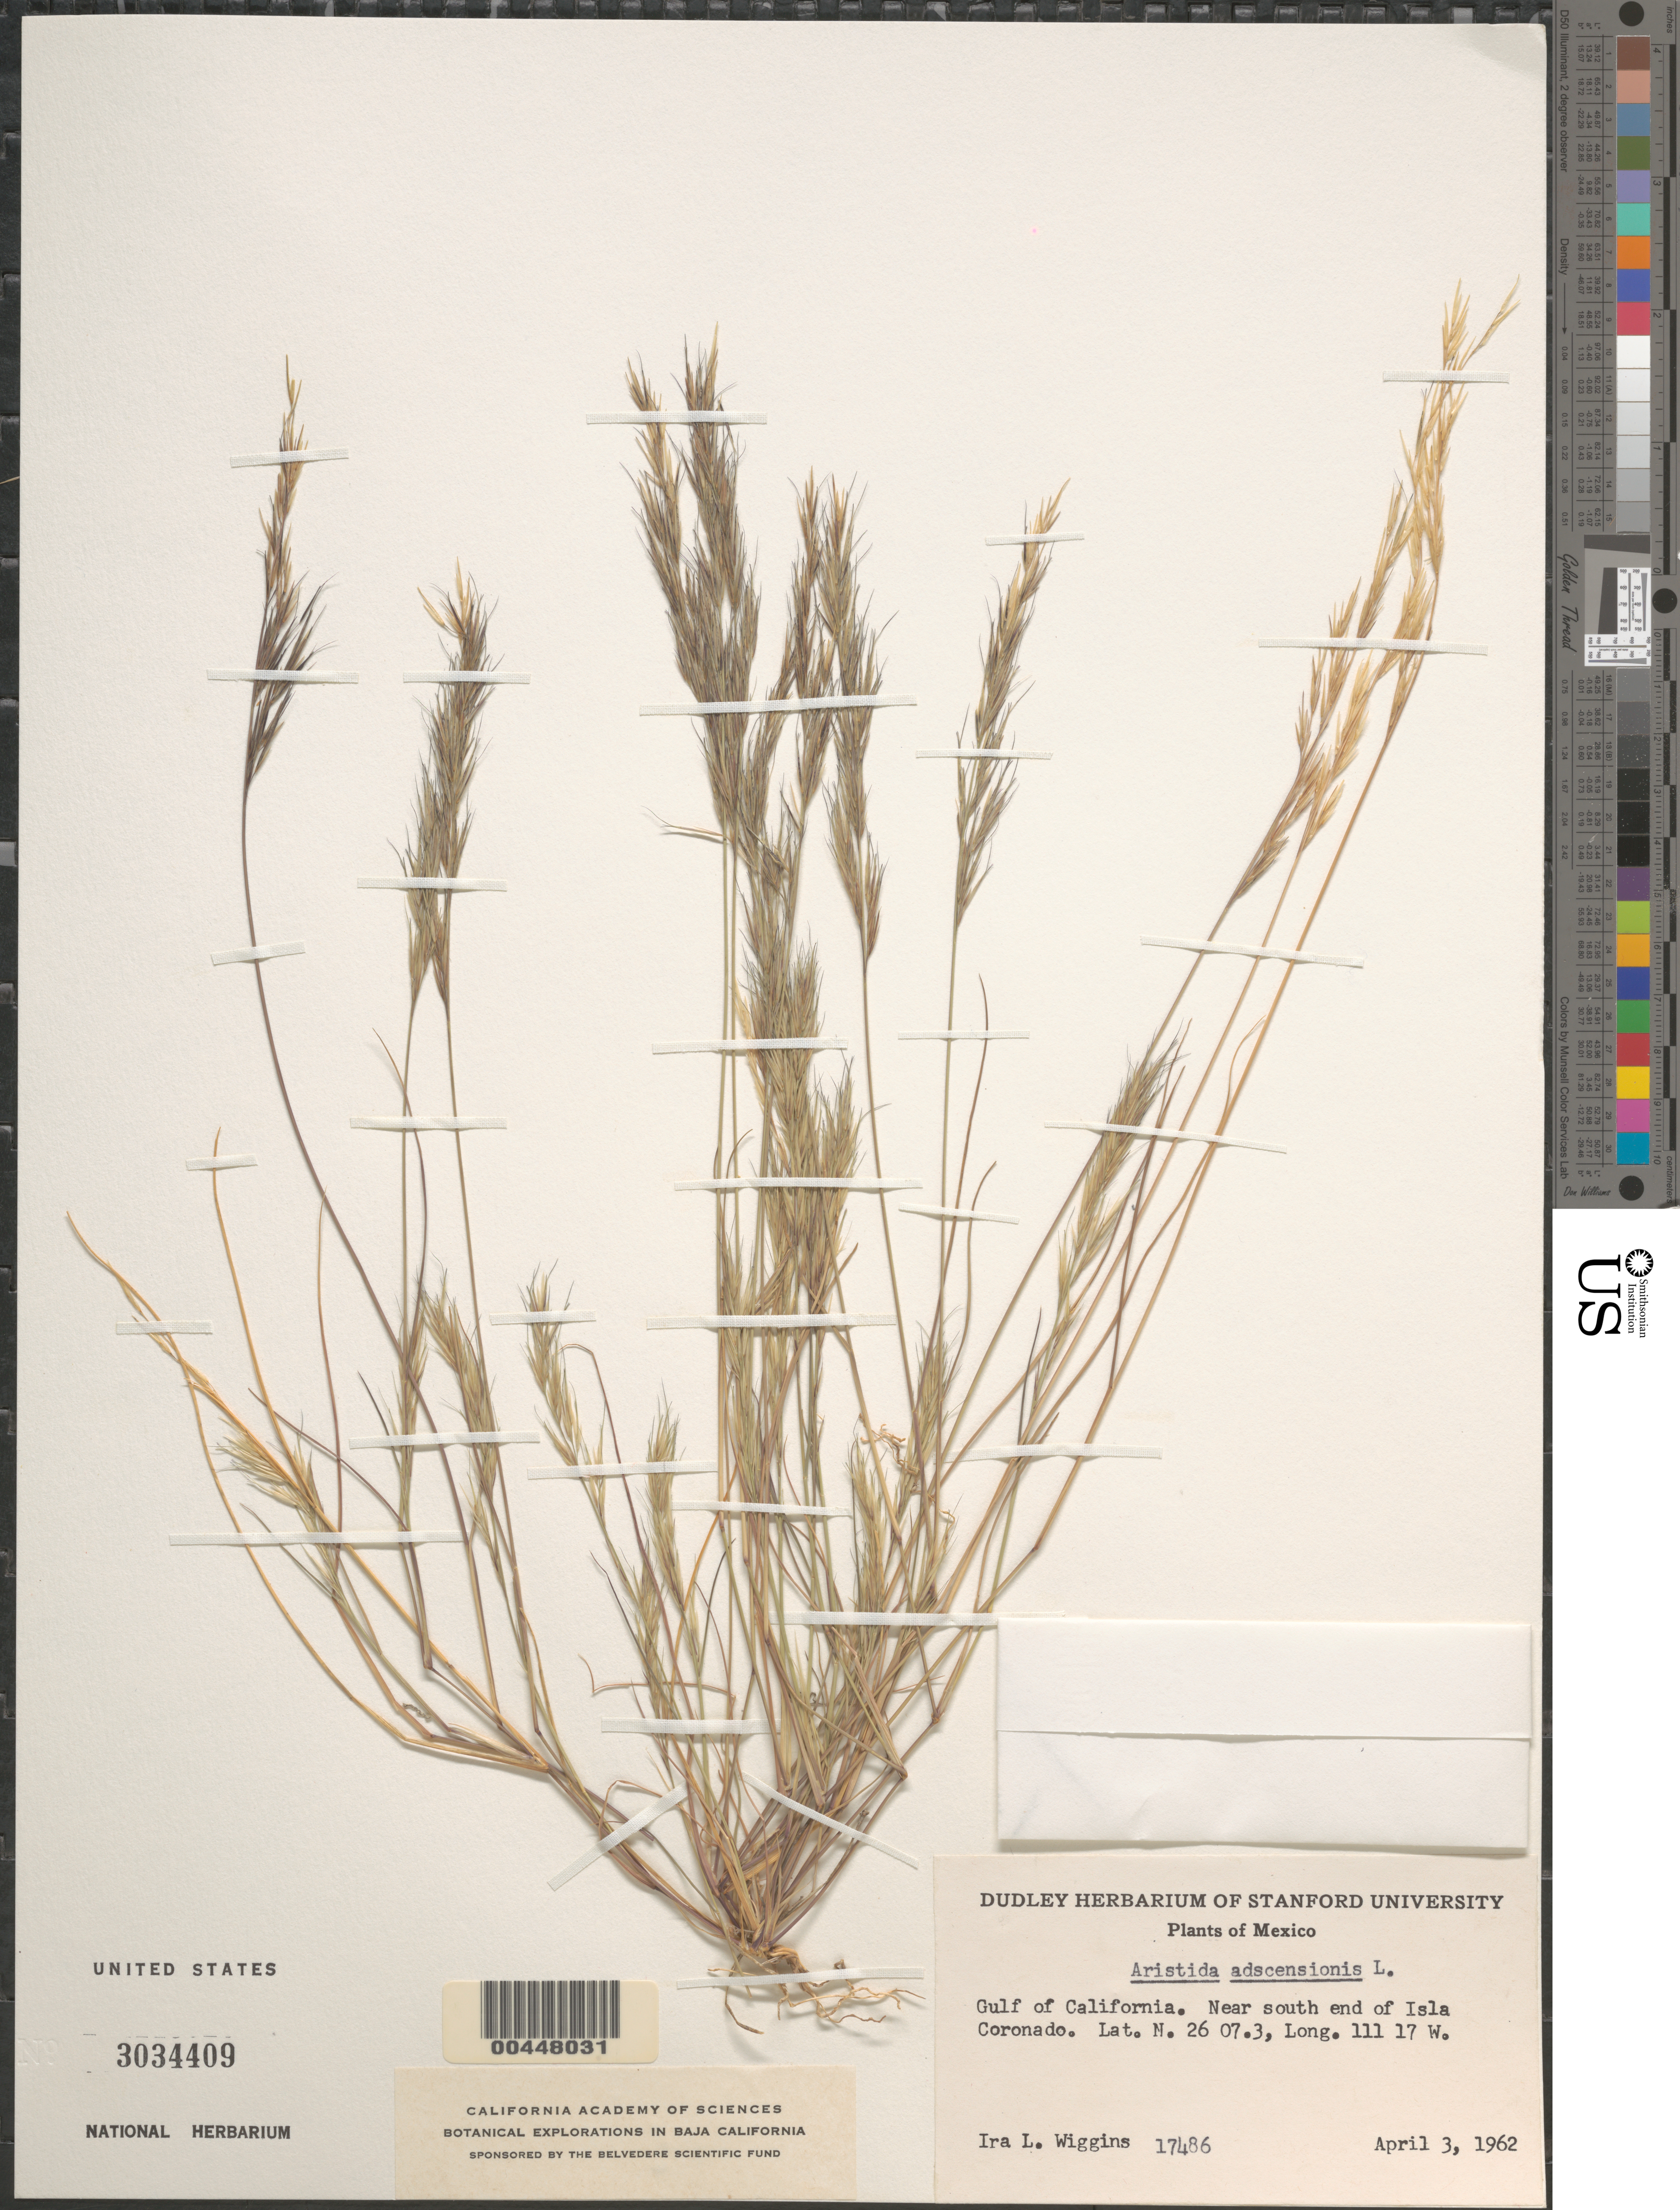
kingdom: Plantae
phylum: Tracheophyta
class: Liliopsida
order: Poales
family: Poaceae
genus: Aristida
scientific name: Aristida adscensionis var. modesta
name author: Hack. in Stuck.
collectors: A. S. Hitchcock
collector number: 7796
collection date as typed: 14 Oct 1910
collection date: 1910-10-14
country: Mexico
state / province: Chihuahua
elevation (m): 1402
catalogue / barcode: US 991565